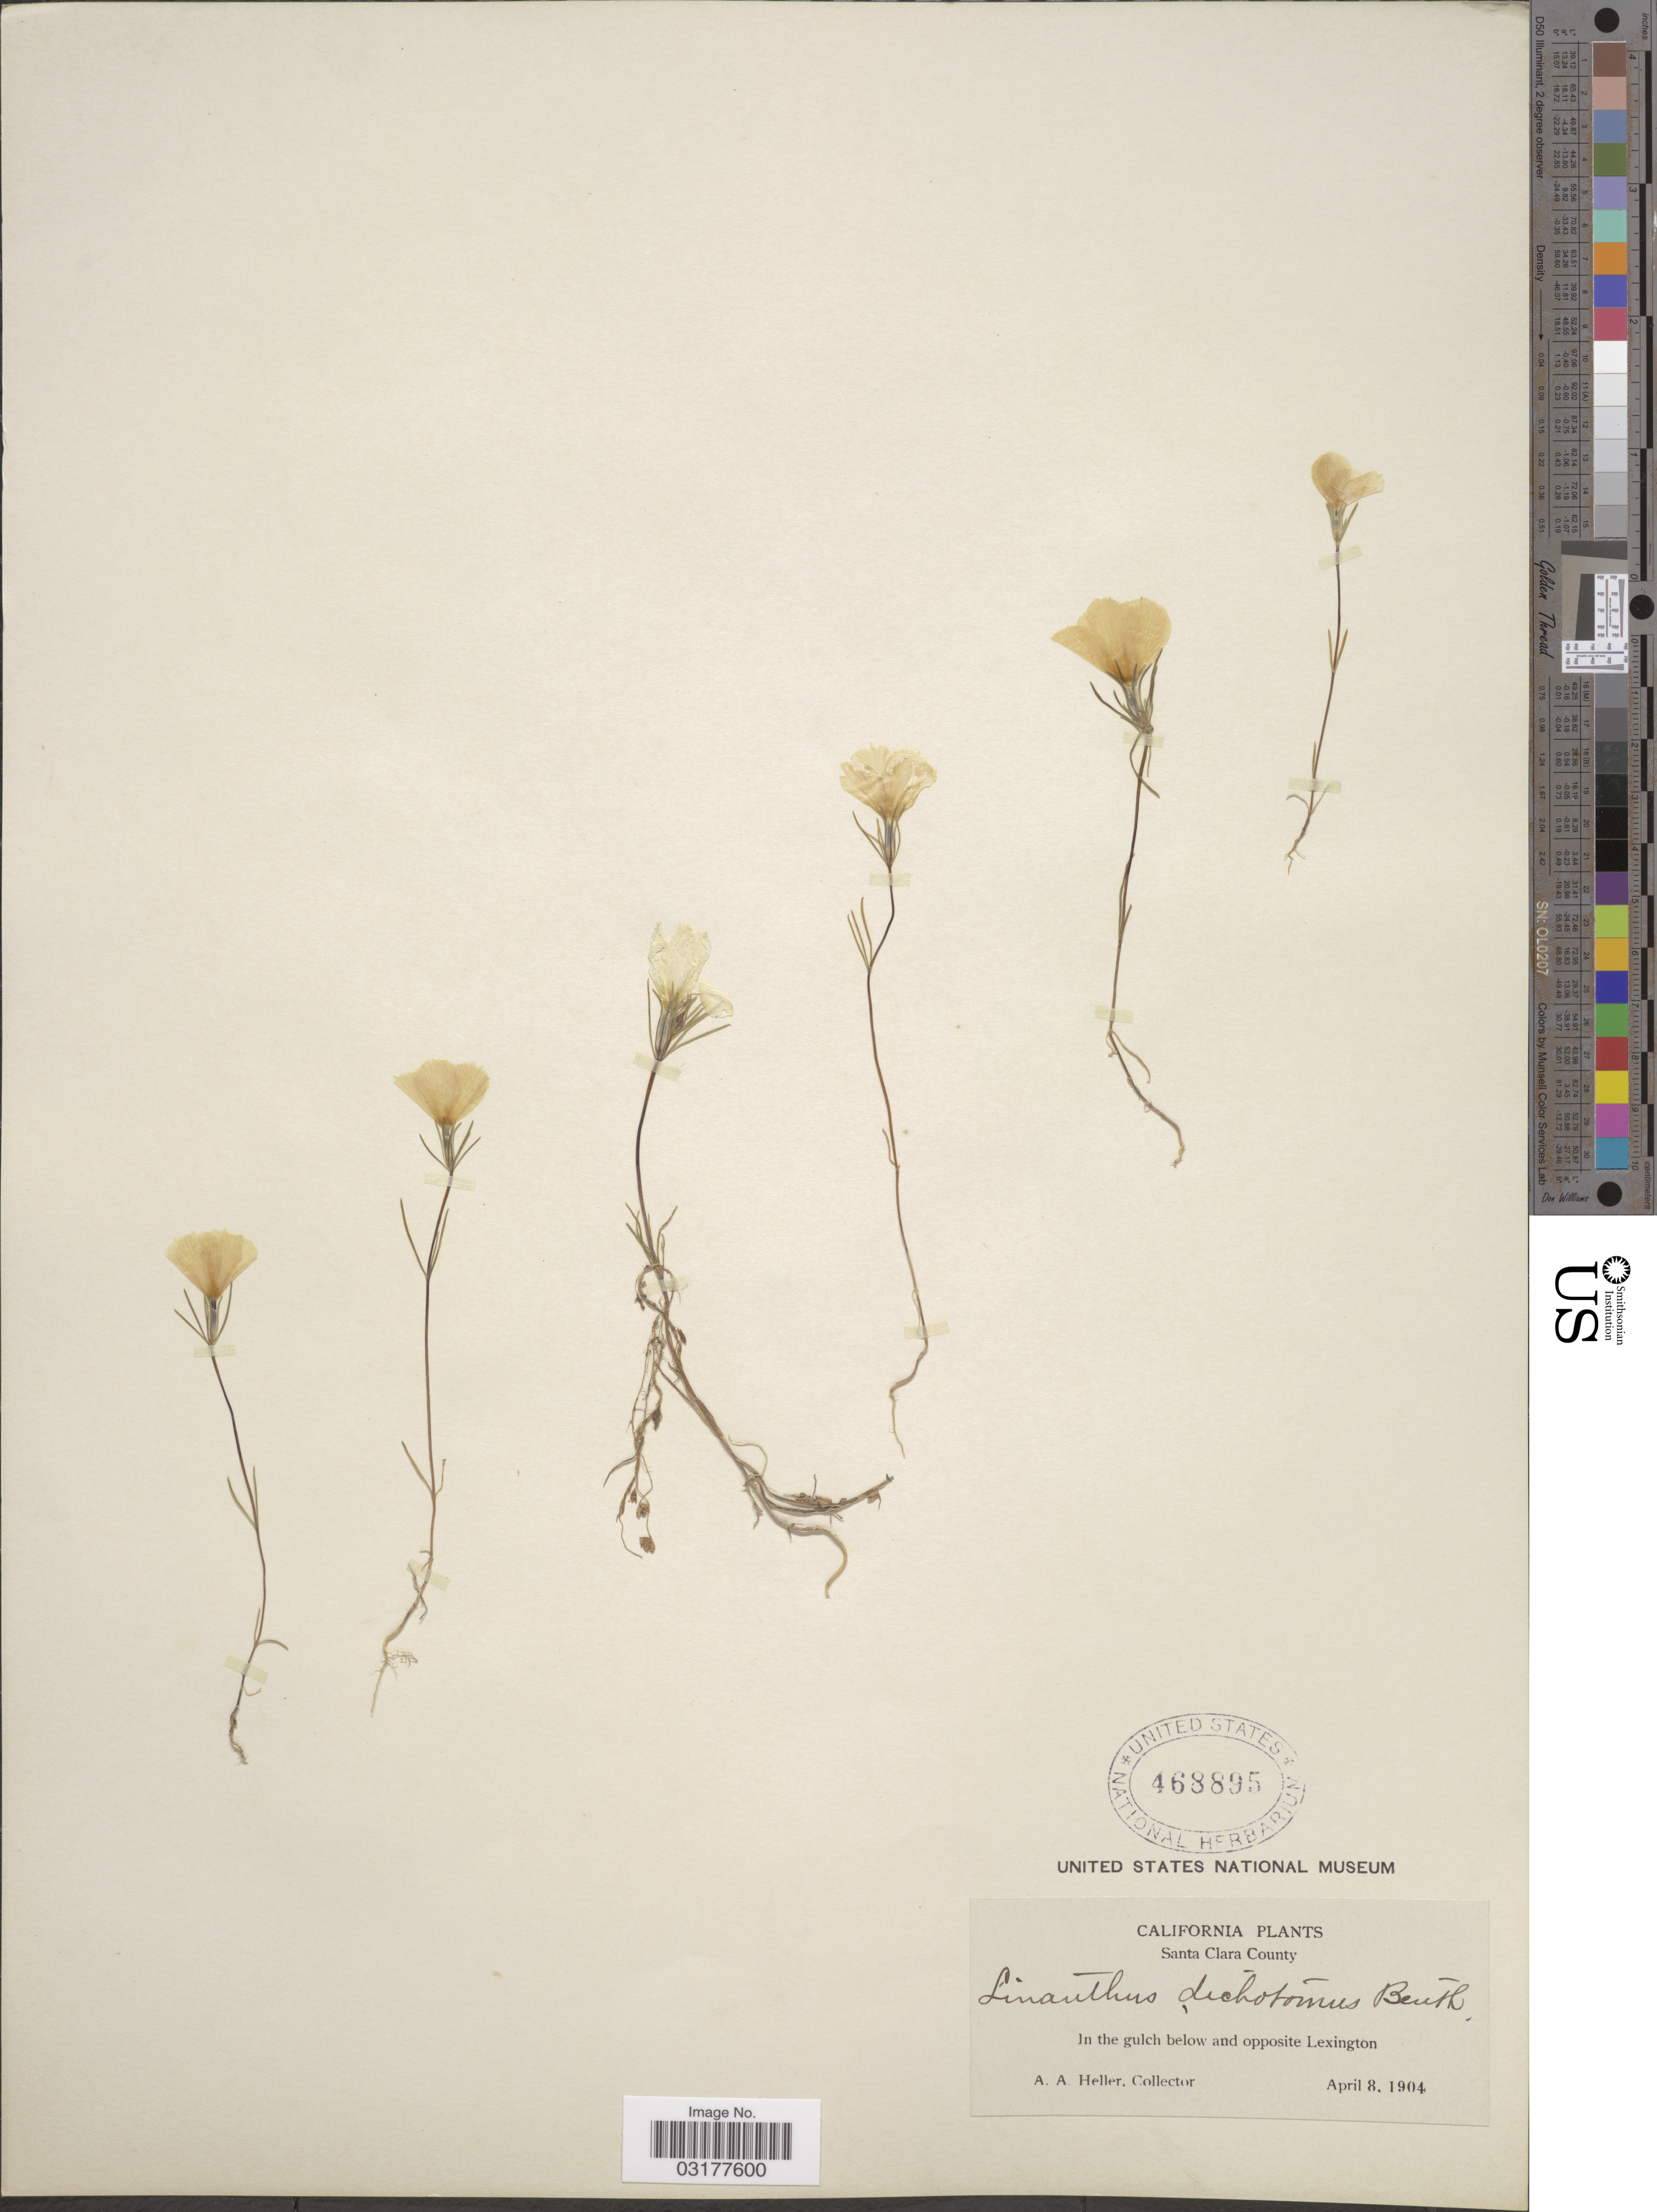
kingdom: Plantae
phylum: Tracheophyta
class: Magnoliopsida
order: Ericales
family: Polemoniaceae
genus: Linanthus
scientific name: Linanthus dichotomus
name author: Benth.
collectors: A. A. Heller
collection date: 1904-04-08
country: United States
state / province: California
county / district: Santa Clara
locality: Santa Clara County. In the gulch below and opposite Lexington.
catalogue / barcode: US 468895